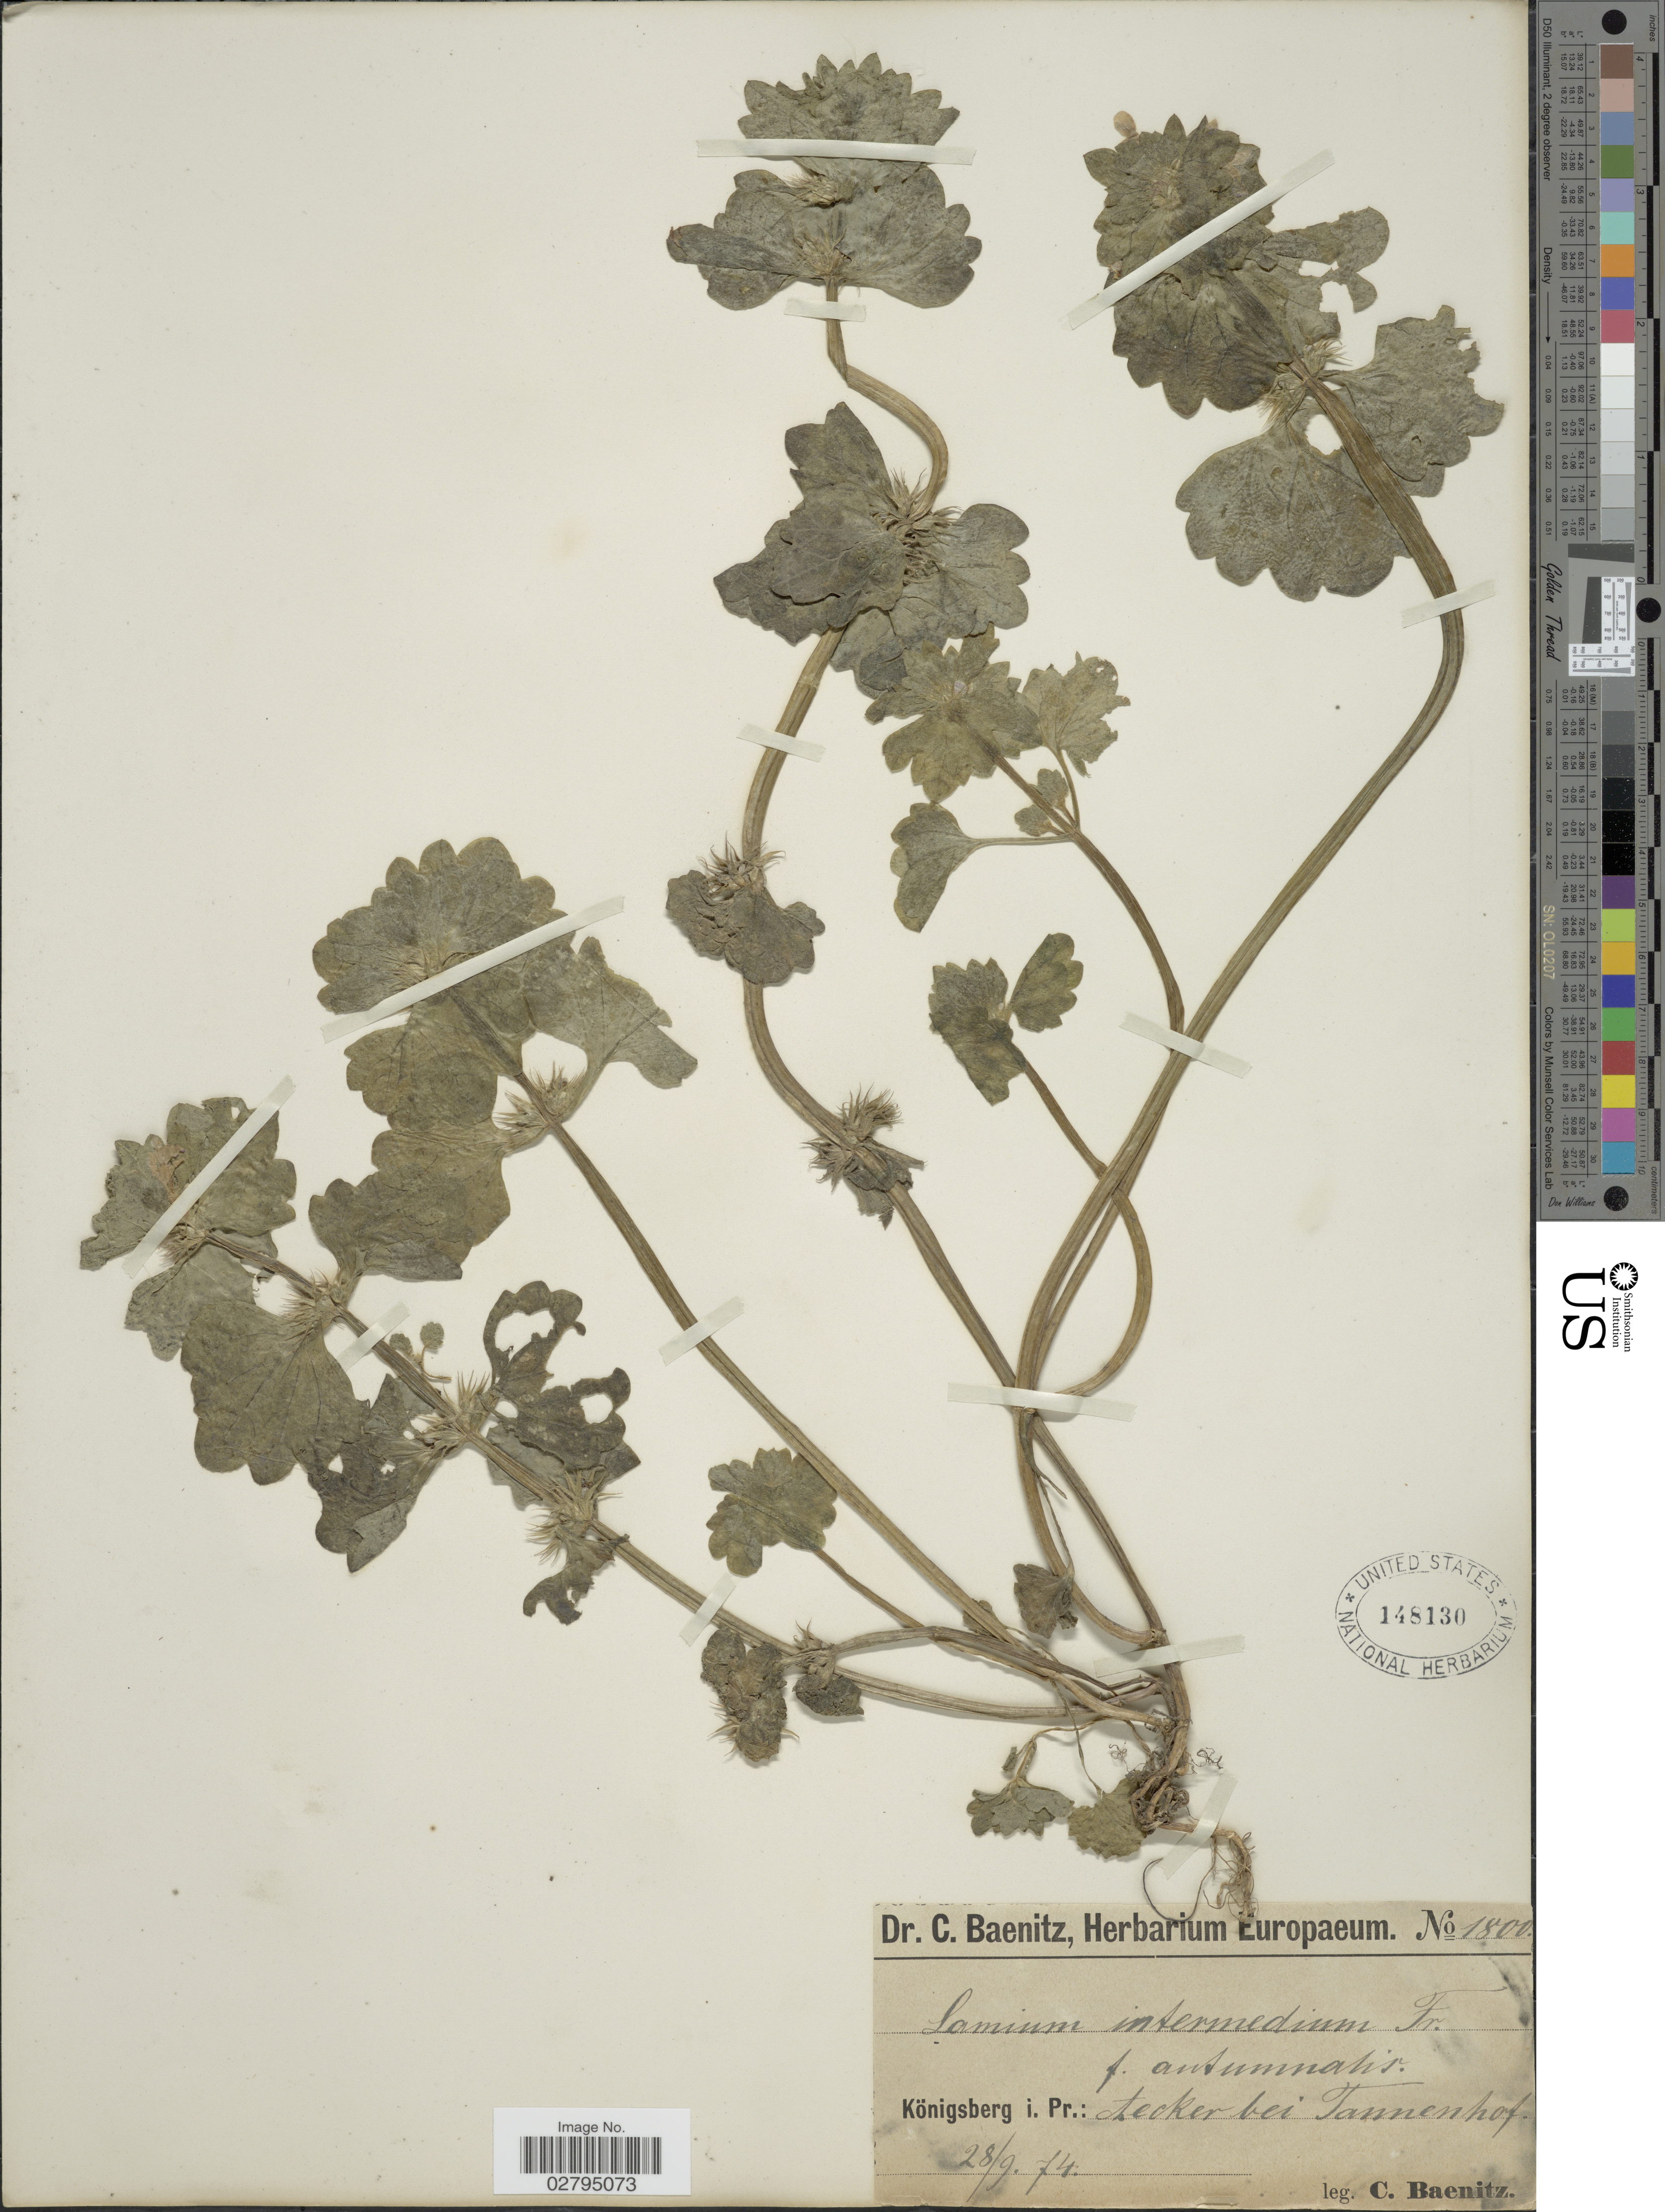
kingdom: Plantae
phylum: Tracheophyta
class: Magnoliopsida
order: Lamiales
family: Lamiaceae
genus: Lamium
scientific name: Lamium confertum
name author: Fr.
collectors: C. G. Baenitz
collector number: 1800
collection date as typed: Transcribed d/m/y: 28/9/74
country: Russian Federation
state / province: Kaliningrad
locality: Königsberg i. Pr.: Aecker bei Tannenhof.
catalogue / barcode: US 148130